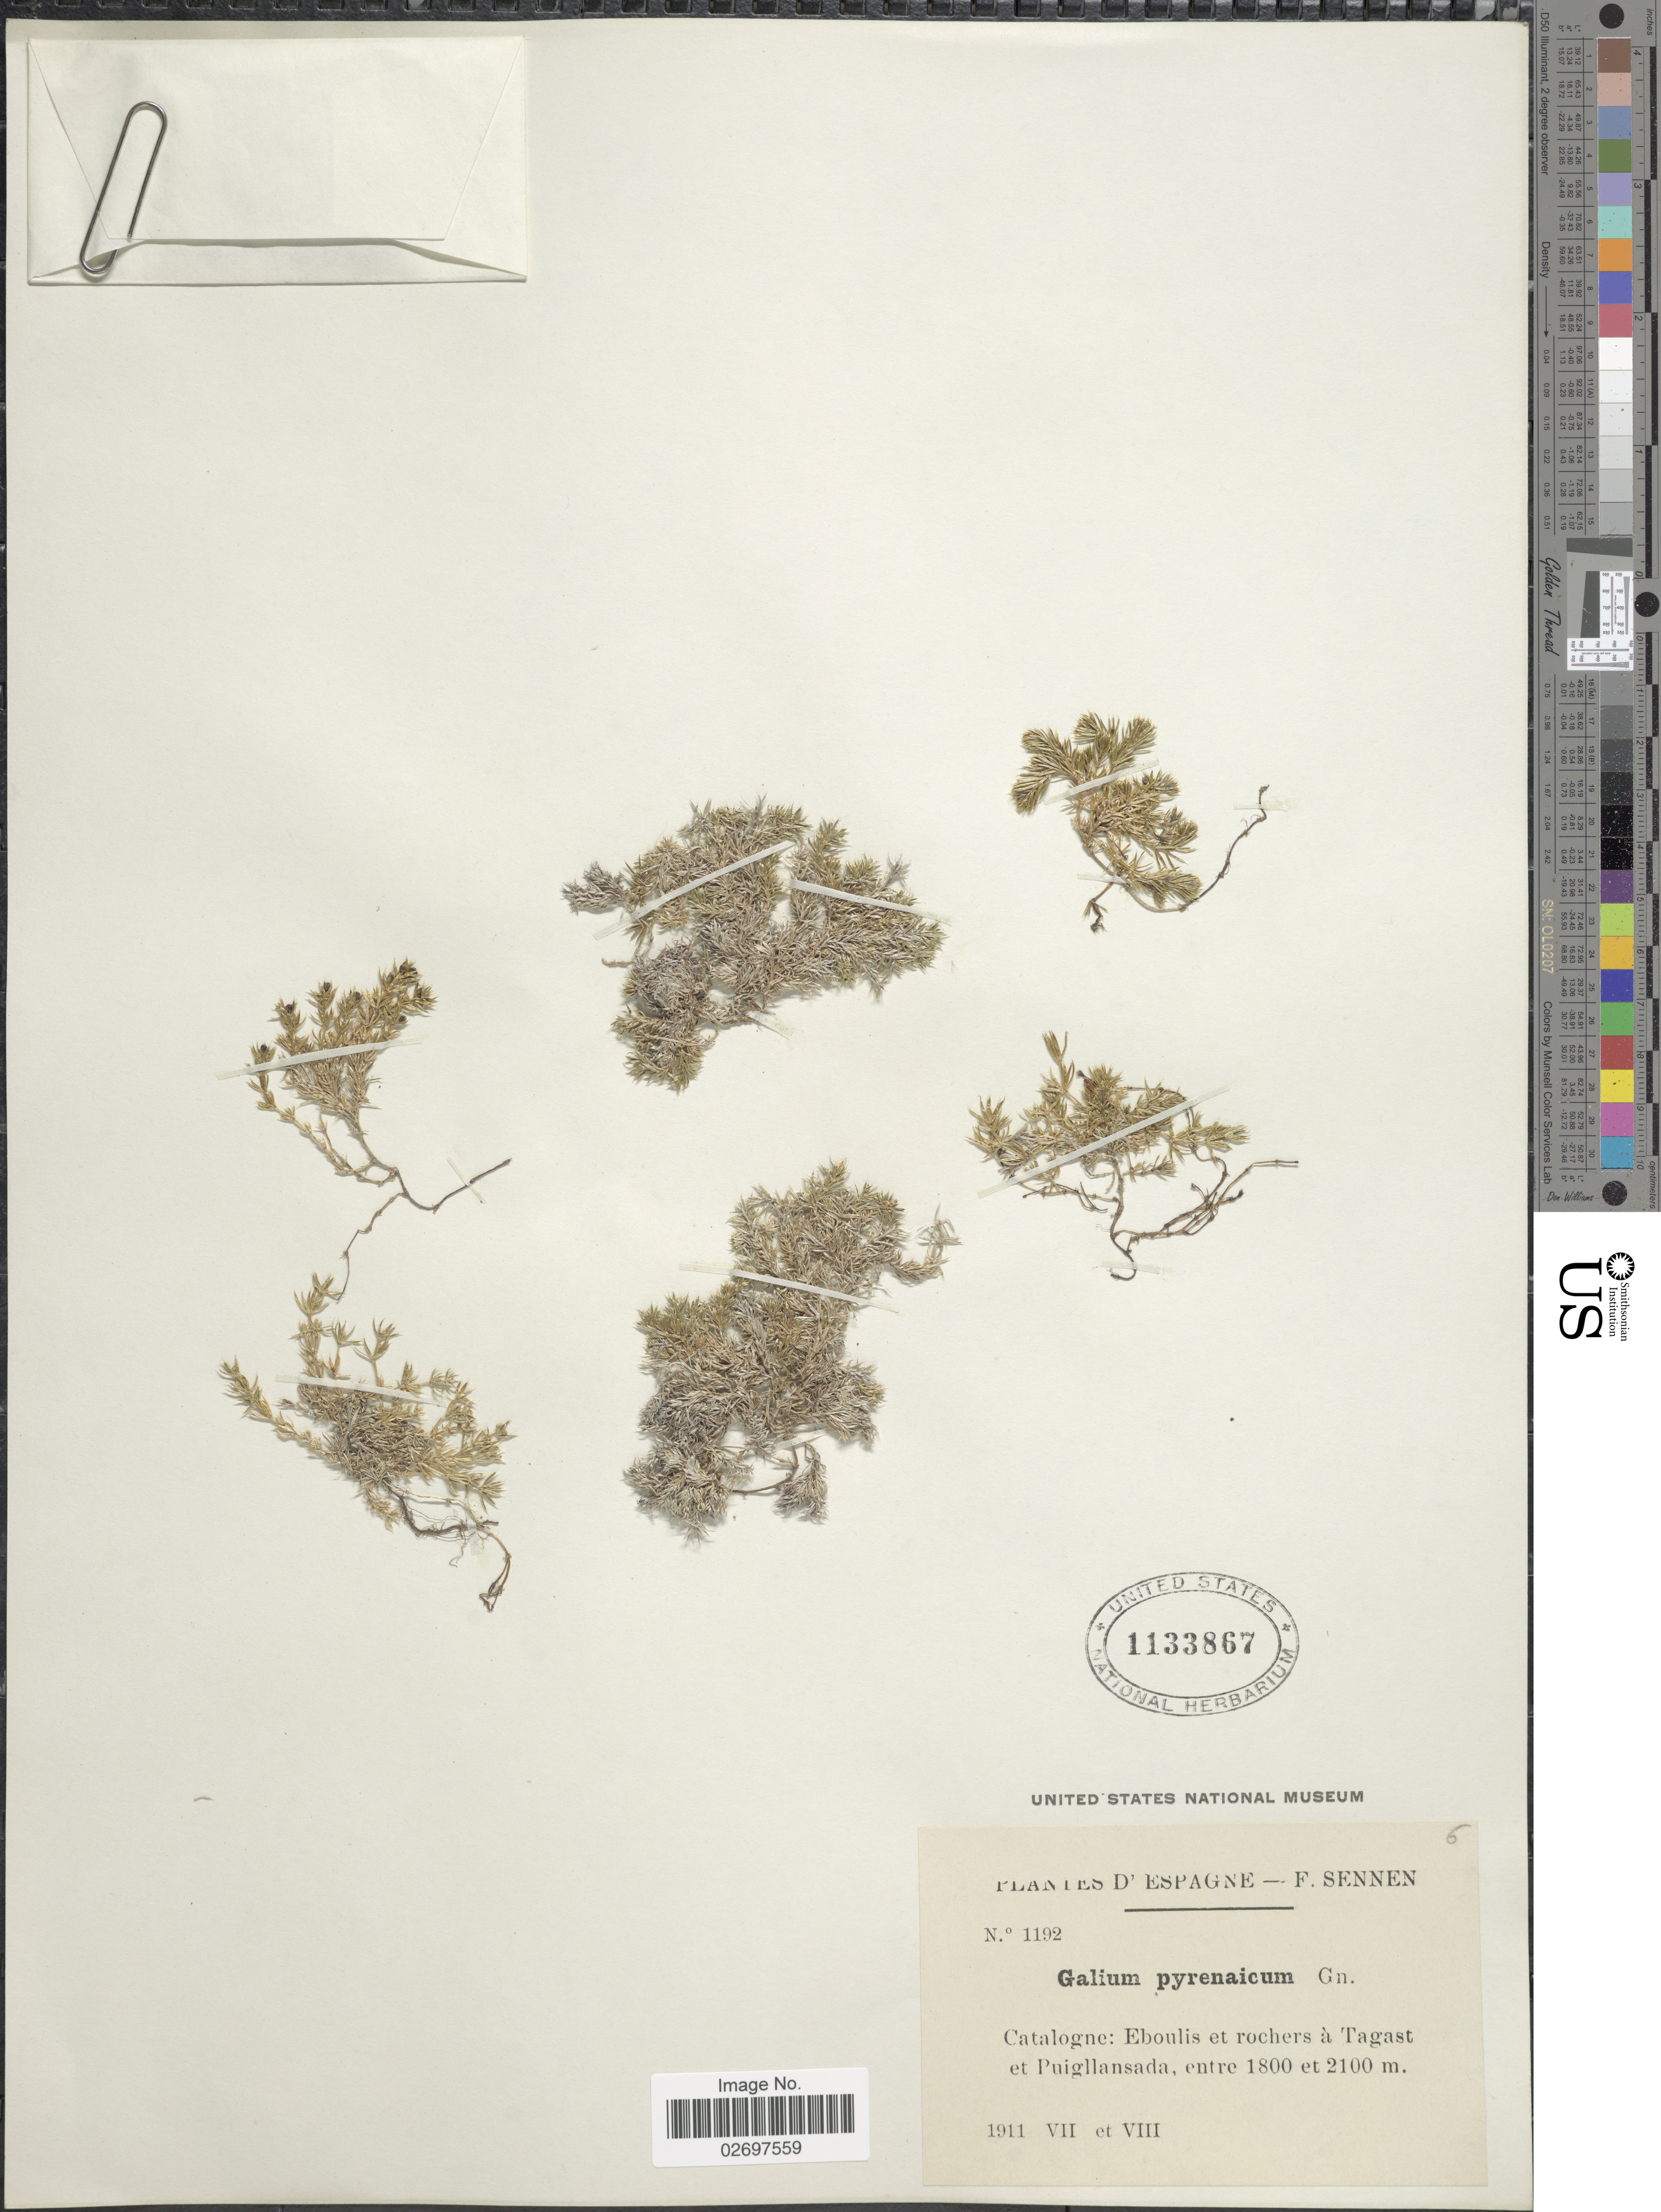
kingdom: Plantae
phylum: Tracheophyta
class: Magnoliopsida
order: Gentianales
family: Rubiaceae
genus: Galium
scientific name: Galium pyrenaicum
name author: Gouan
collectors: E. Sennen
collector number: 1192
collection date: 1911-07/1911-08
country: Spain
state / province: Catalunya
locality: D'Espagne. Catalogne: Eboulis et rochers à Tagast et Puigllansada.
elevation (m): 1800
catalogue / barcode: US 1133867